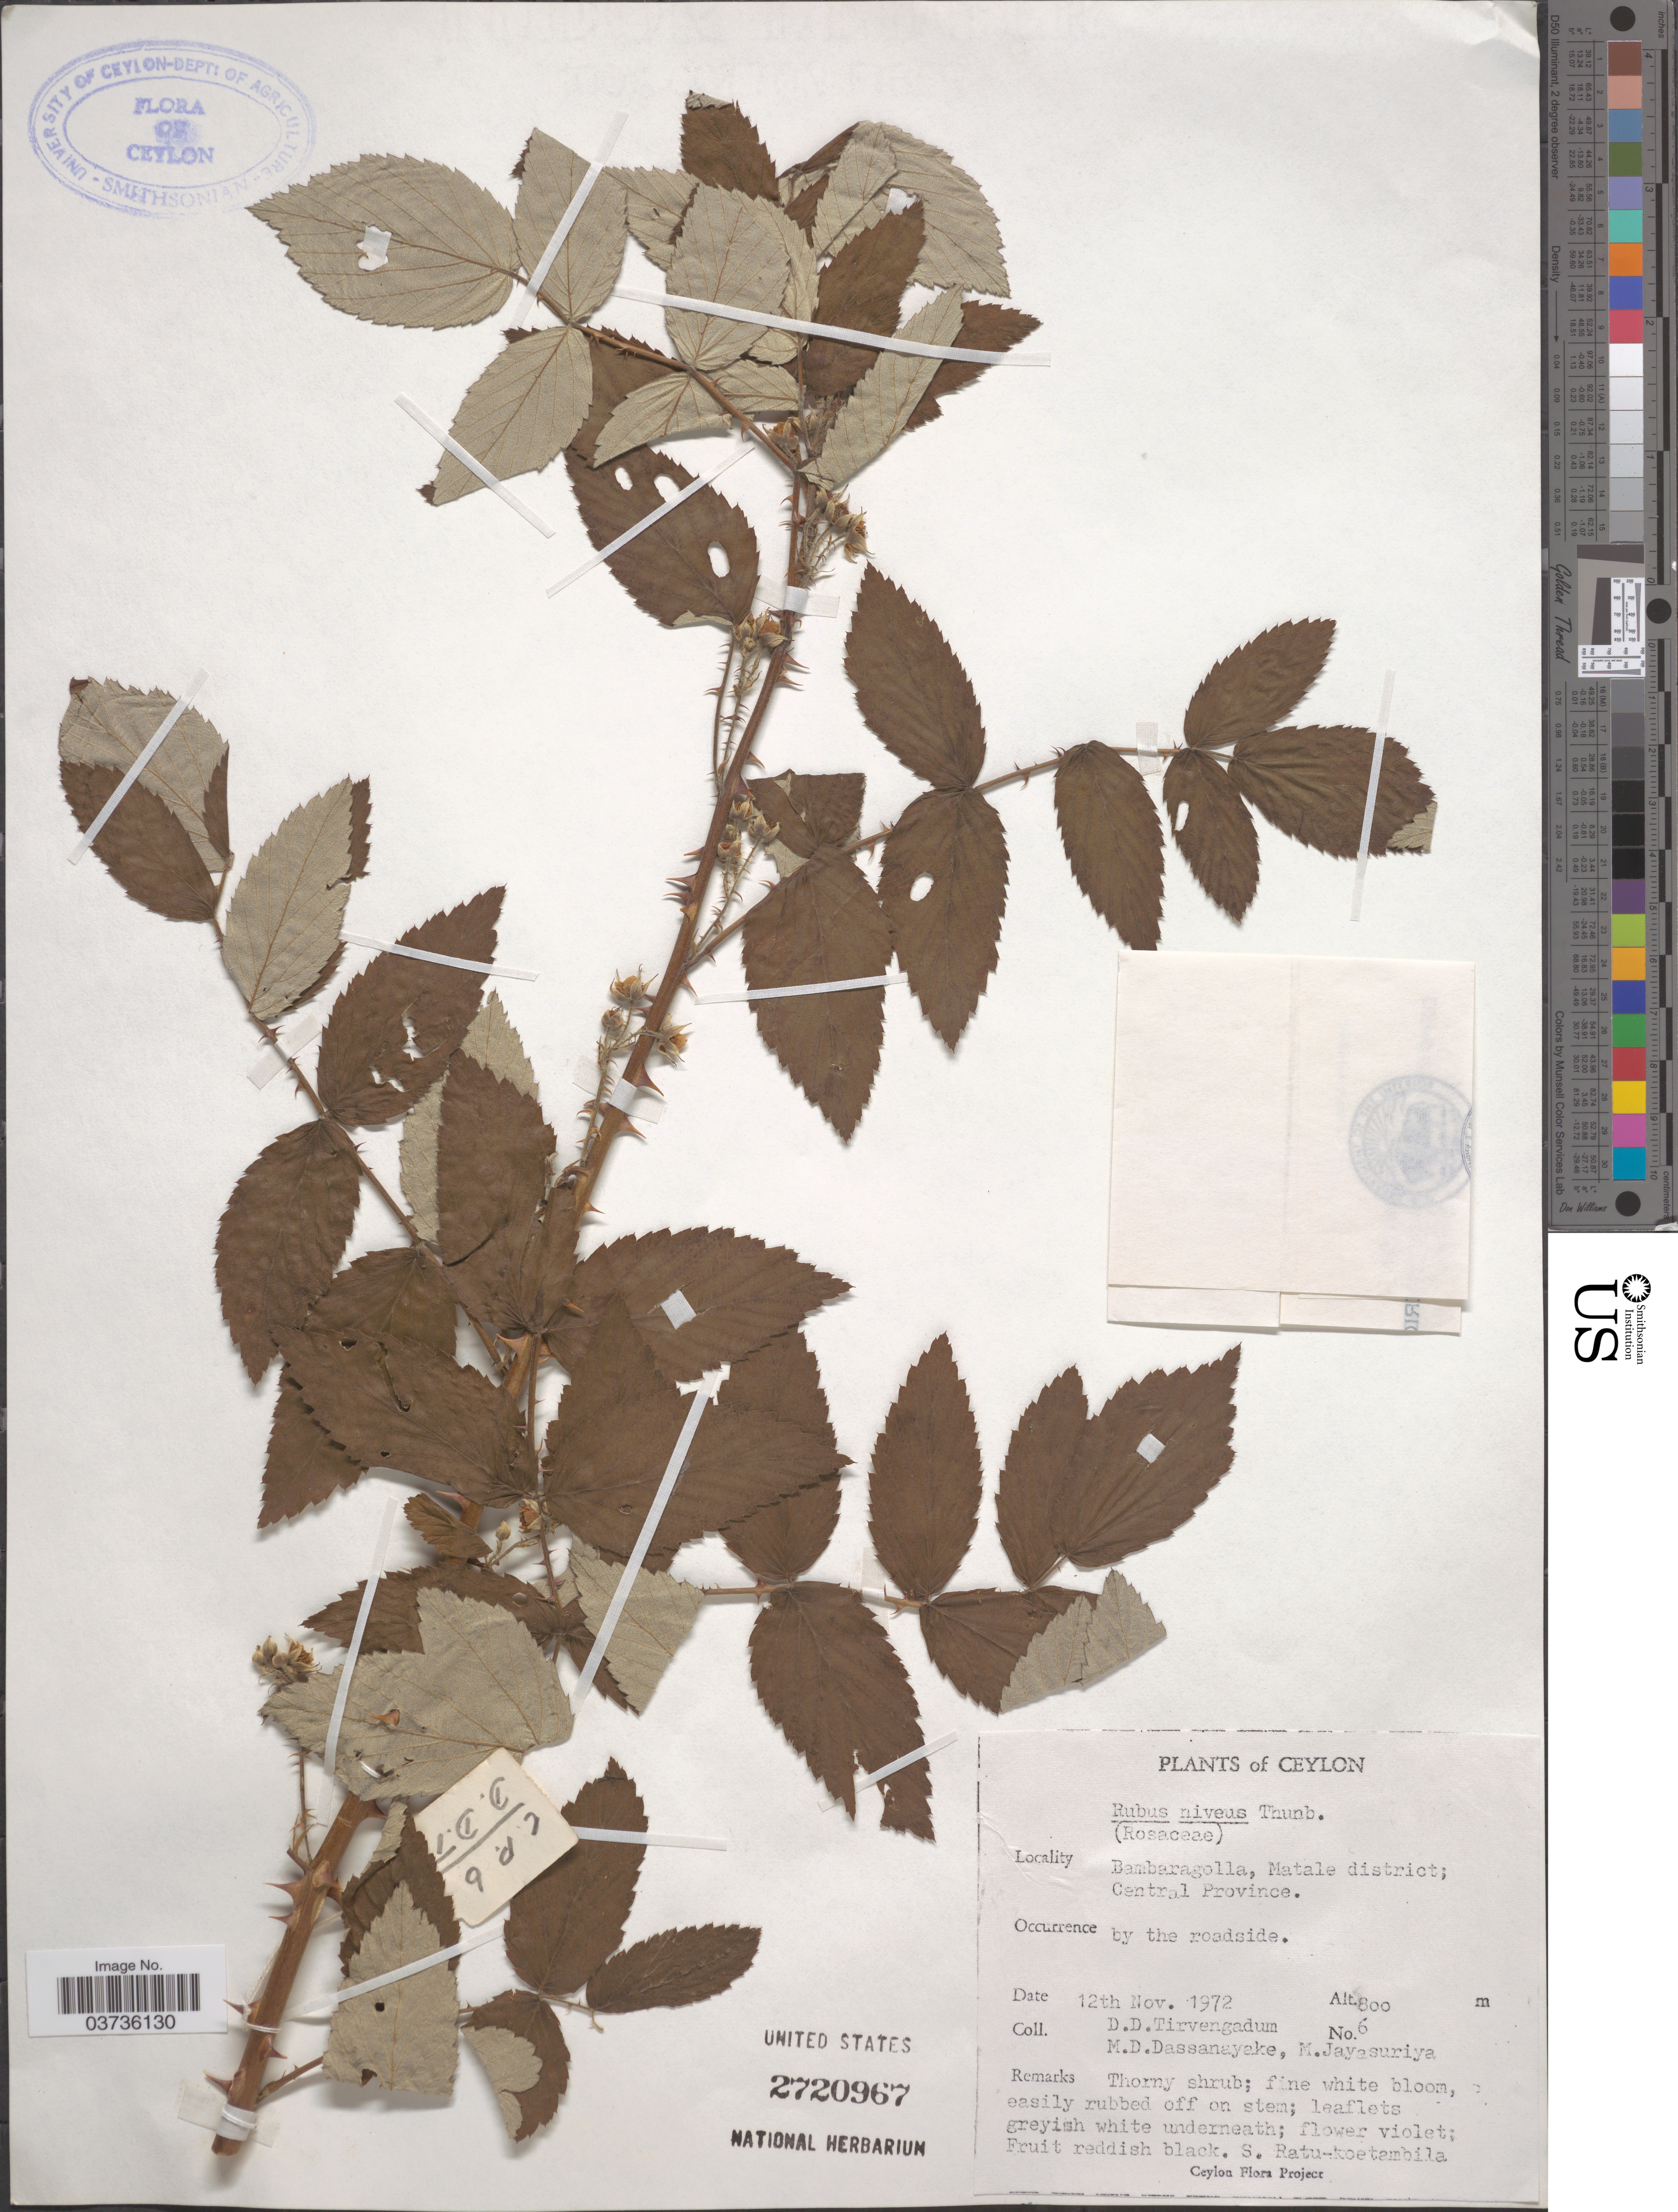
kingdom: Plantae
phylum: Tracheophyta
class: Magnoliopsida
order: Rosales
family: Rosaceae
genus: Rubus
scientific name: Rubus niveus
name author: Thunb.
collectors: D. Tirvengadum, M. D. Dassanayake & M. Jayasuriya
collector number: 6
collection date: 1972-11-12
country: Sri Lanka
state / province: Central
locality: Ceylon. Bambaragolla, Matale district.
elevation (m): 800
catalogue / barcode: US 2720967